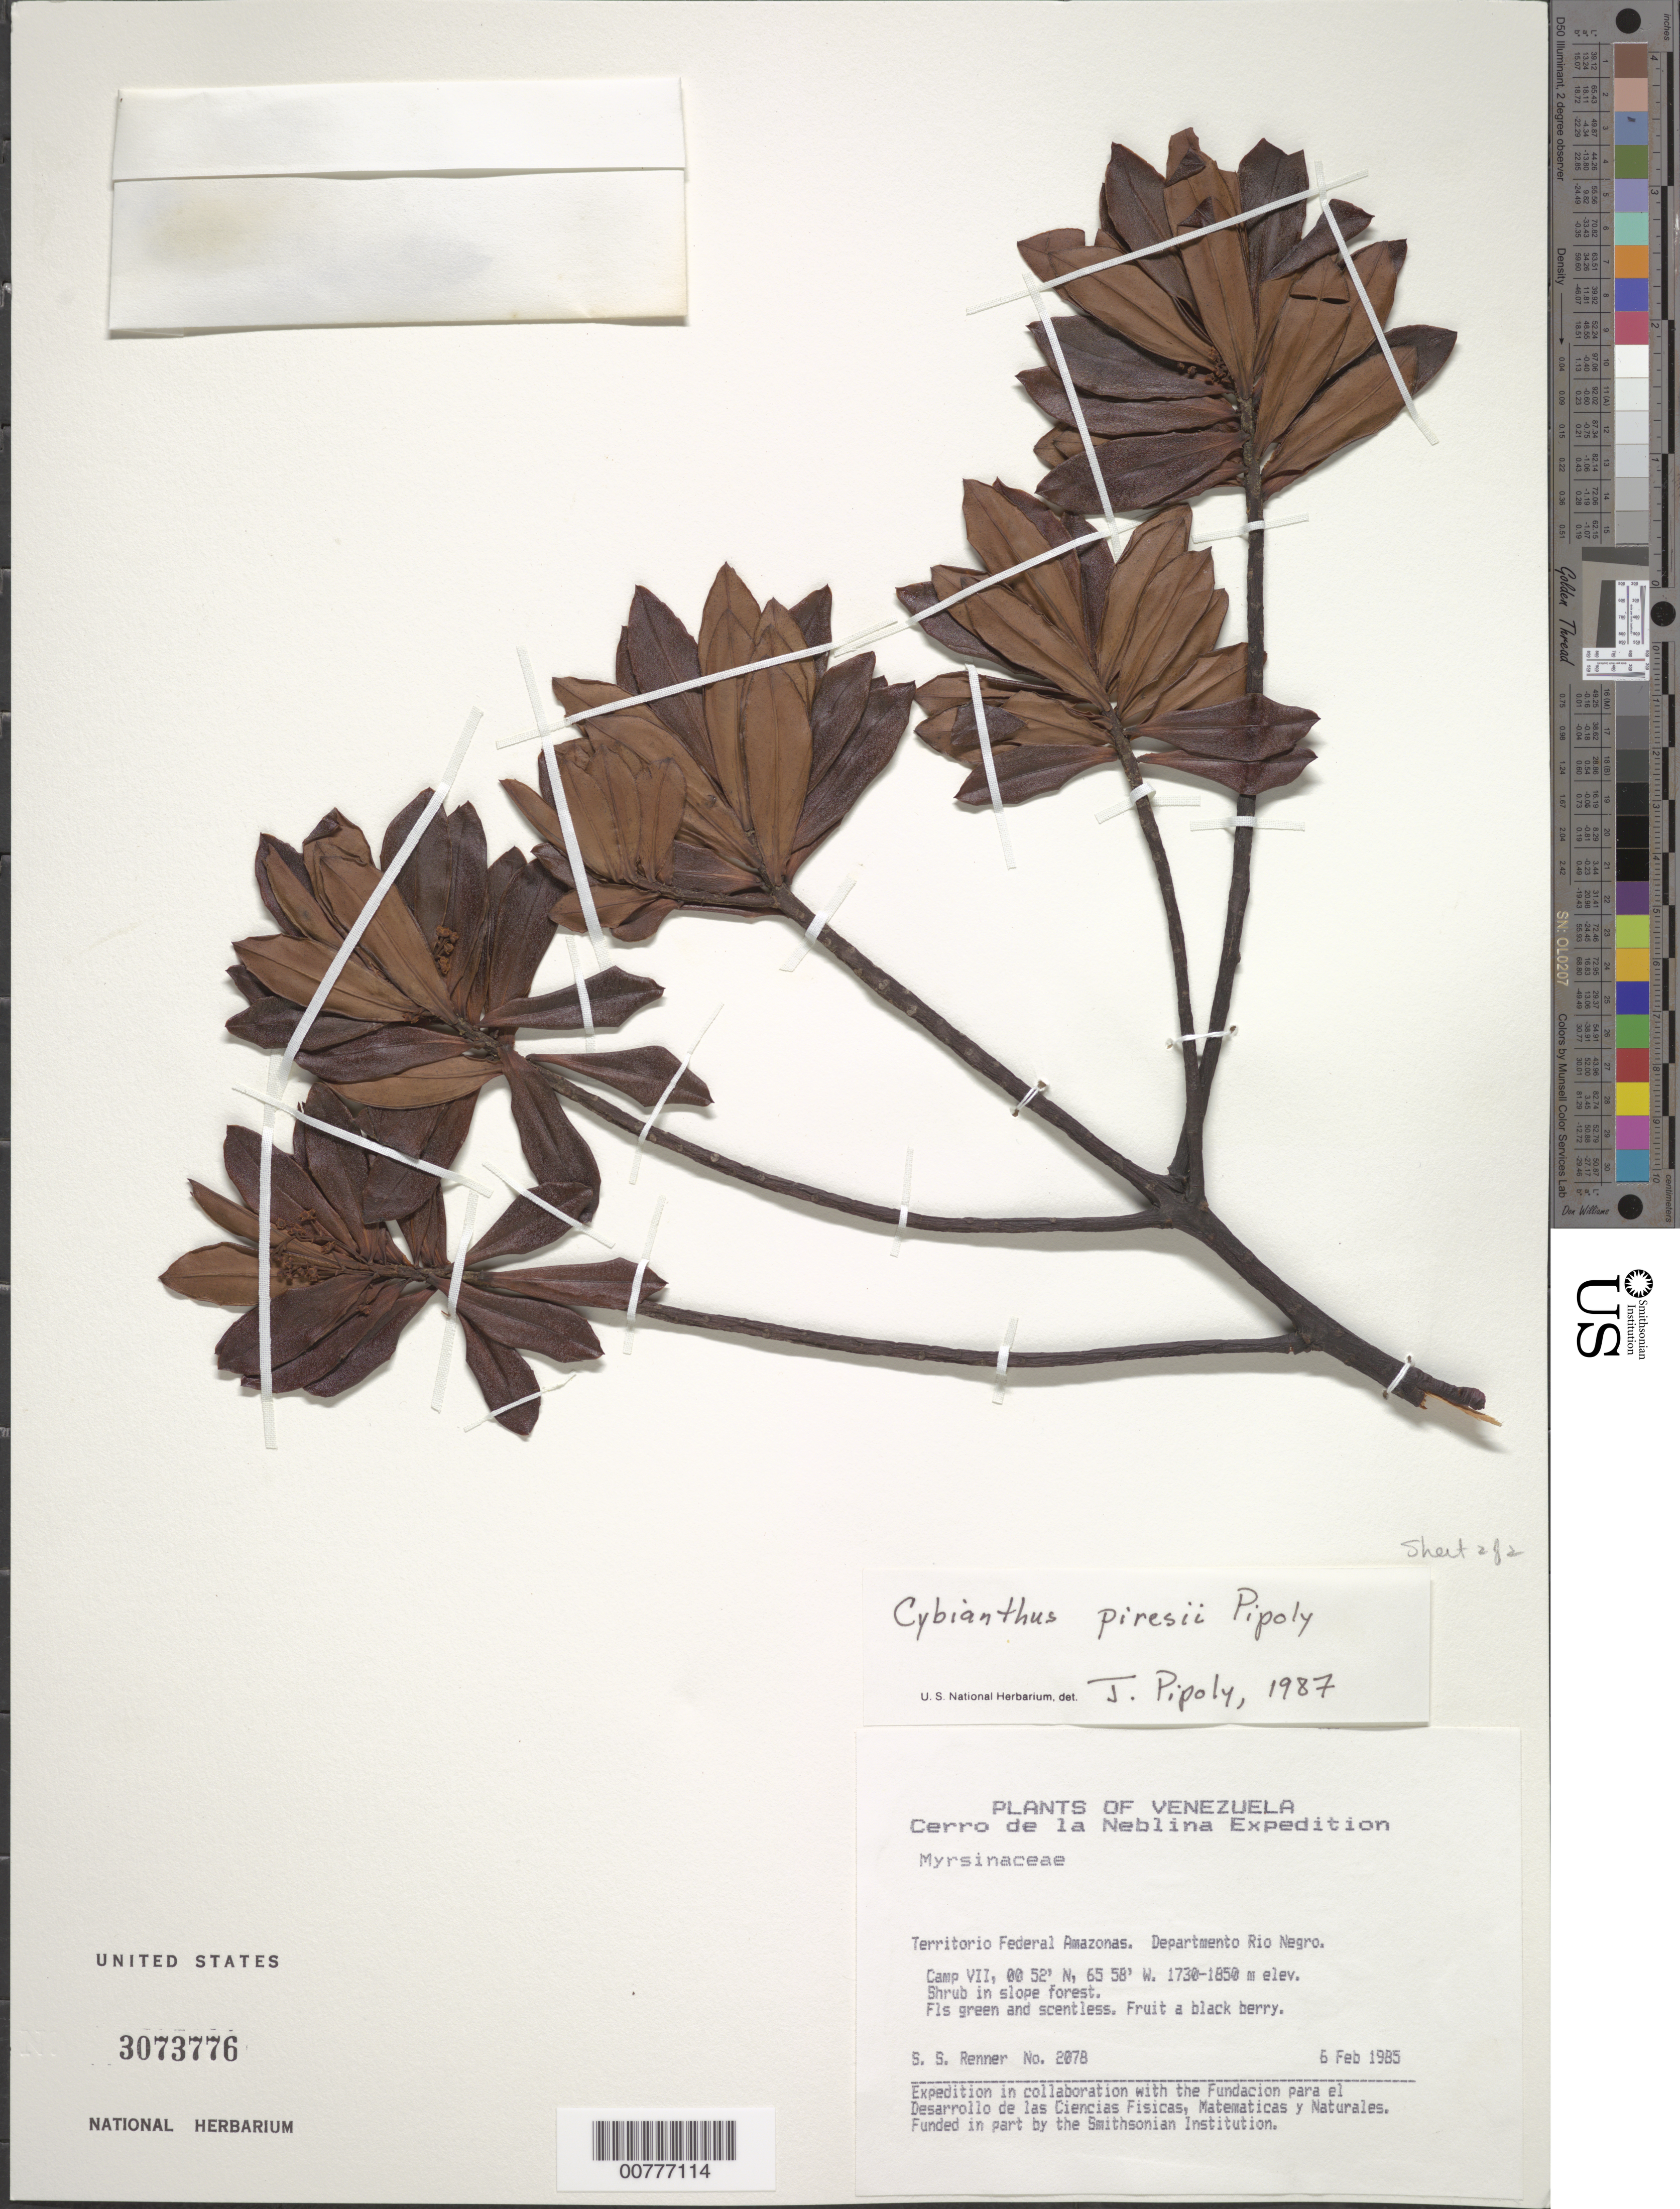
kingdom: Plantae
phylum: Tracheophyta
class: Magnoliopsida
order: Ericales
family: Primulaceae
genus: Cybianthus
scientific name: Cybianthus piresii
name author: Pipoly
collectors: S. S. Renner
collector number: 2078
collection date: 1985-02-06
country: Venezuela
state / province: Amazonas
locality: Cerro de la Neblina, Territorio Federal Amazonas, Departamento Rio Negro, Camp VII.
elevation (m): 1730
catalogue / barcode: US 3073776